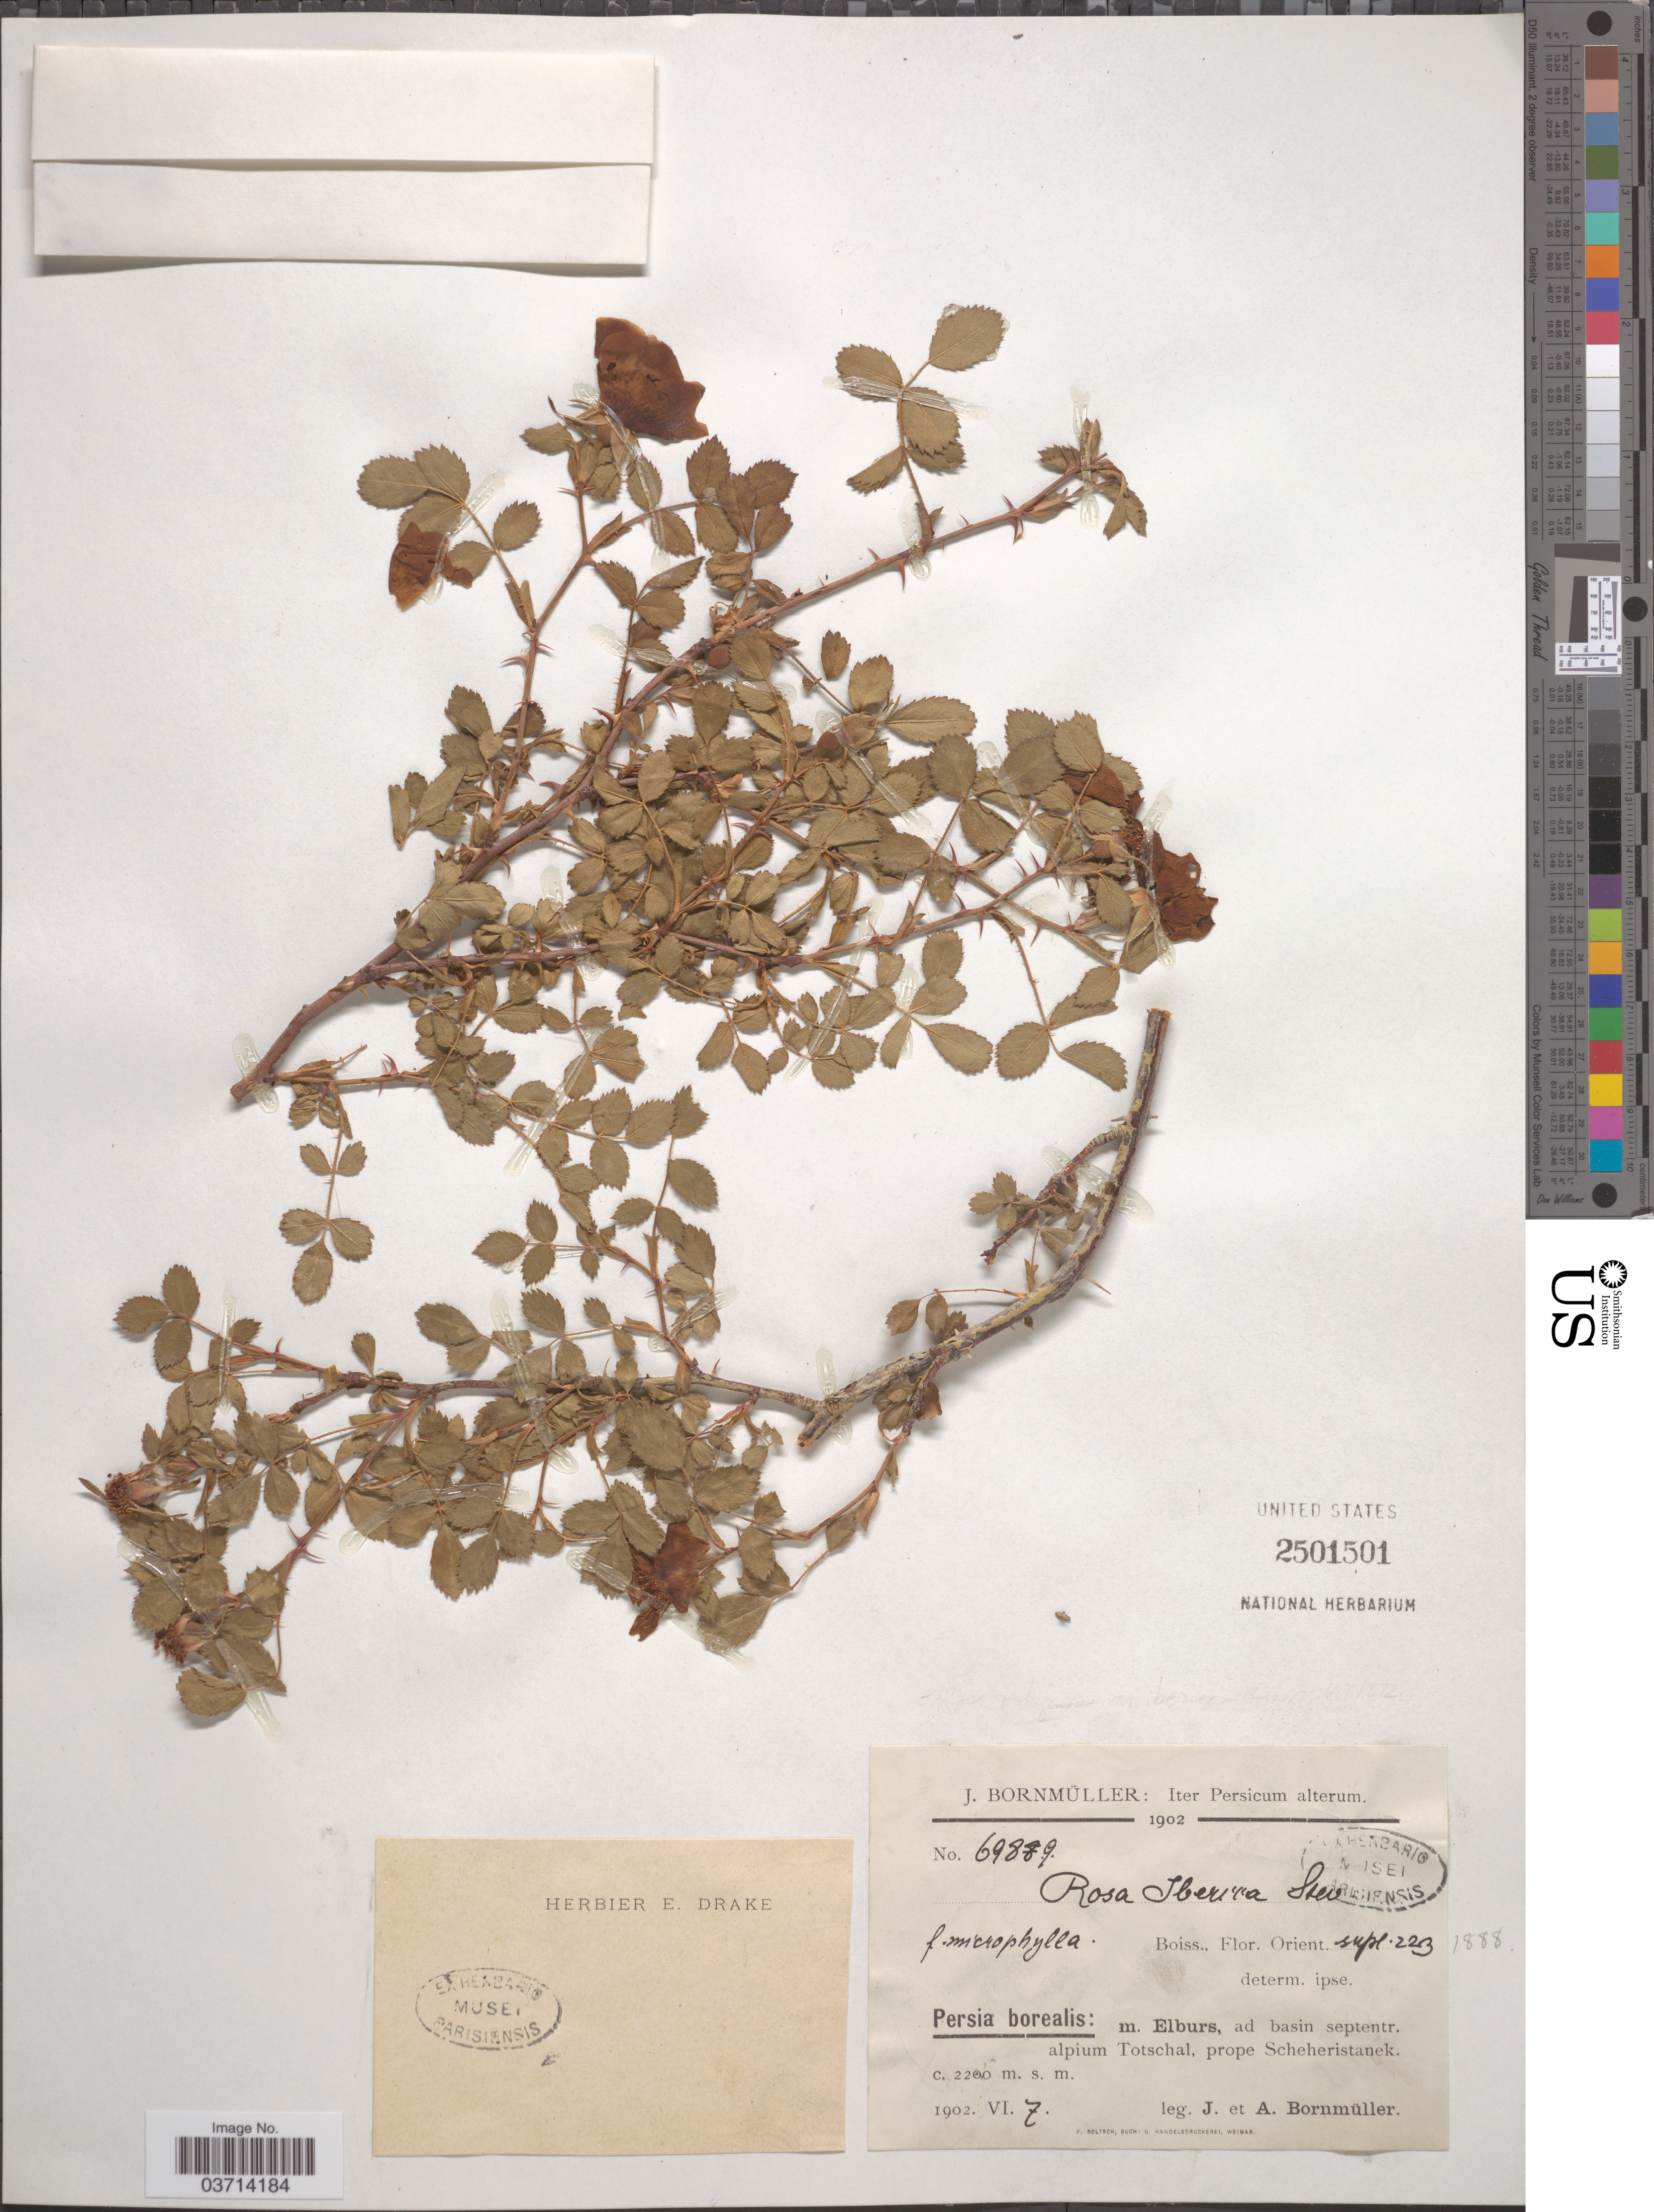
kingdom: Plantae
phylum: Tracheophyta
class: Magnoliopsida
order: Rosales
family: Rosaceae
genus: Rosa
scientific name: Rosa iberica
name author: Steven ex M. Bieb.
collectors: J. Bornmüller & A. Bornmüller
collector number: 69889*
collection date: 1902-06-07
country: Iran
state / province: Alborz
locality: Persia borealis: m. Elburs, ad basin septentr. alpium Totschal, prope Scheheristanek.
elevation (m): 2200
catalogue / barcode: US 2501501